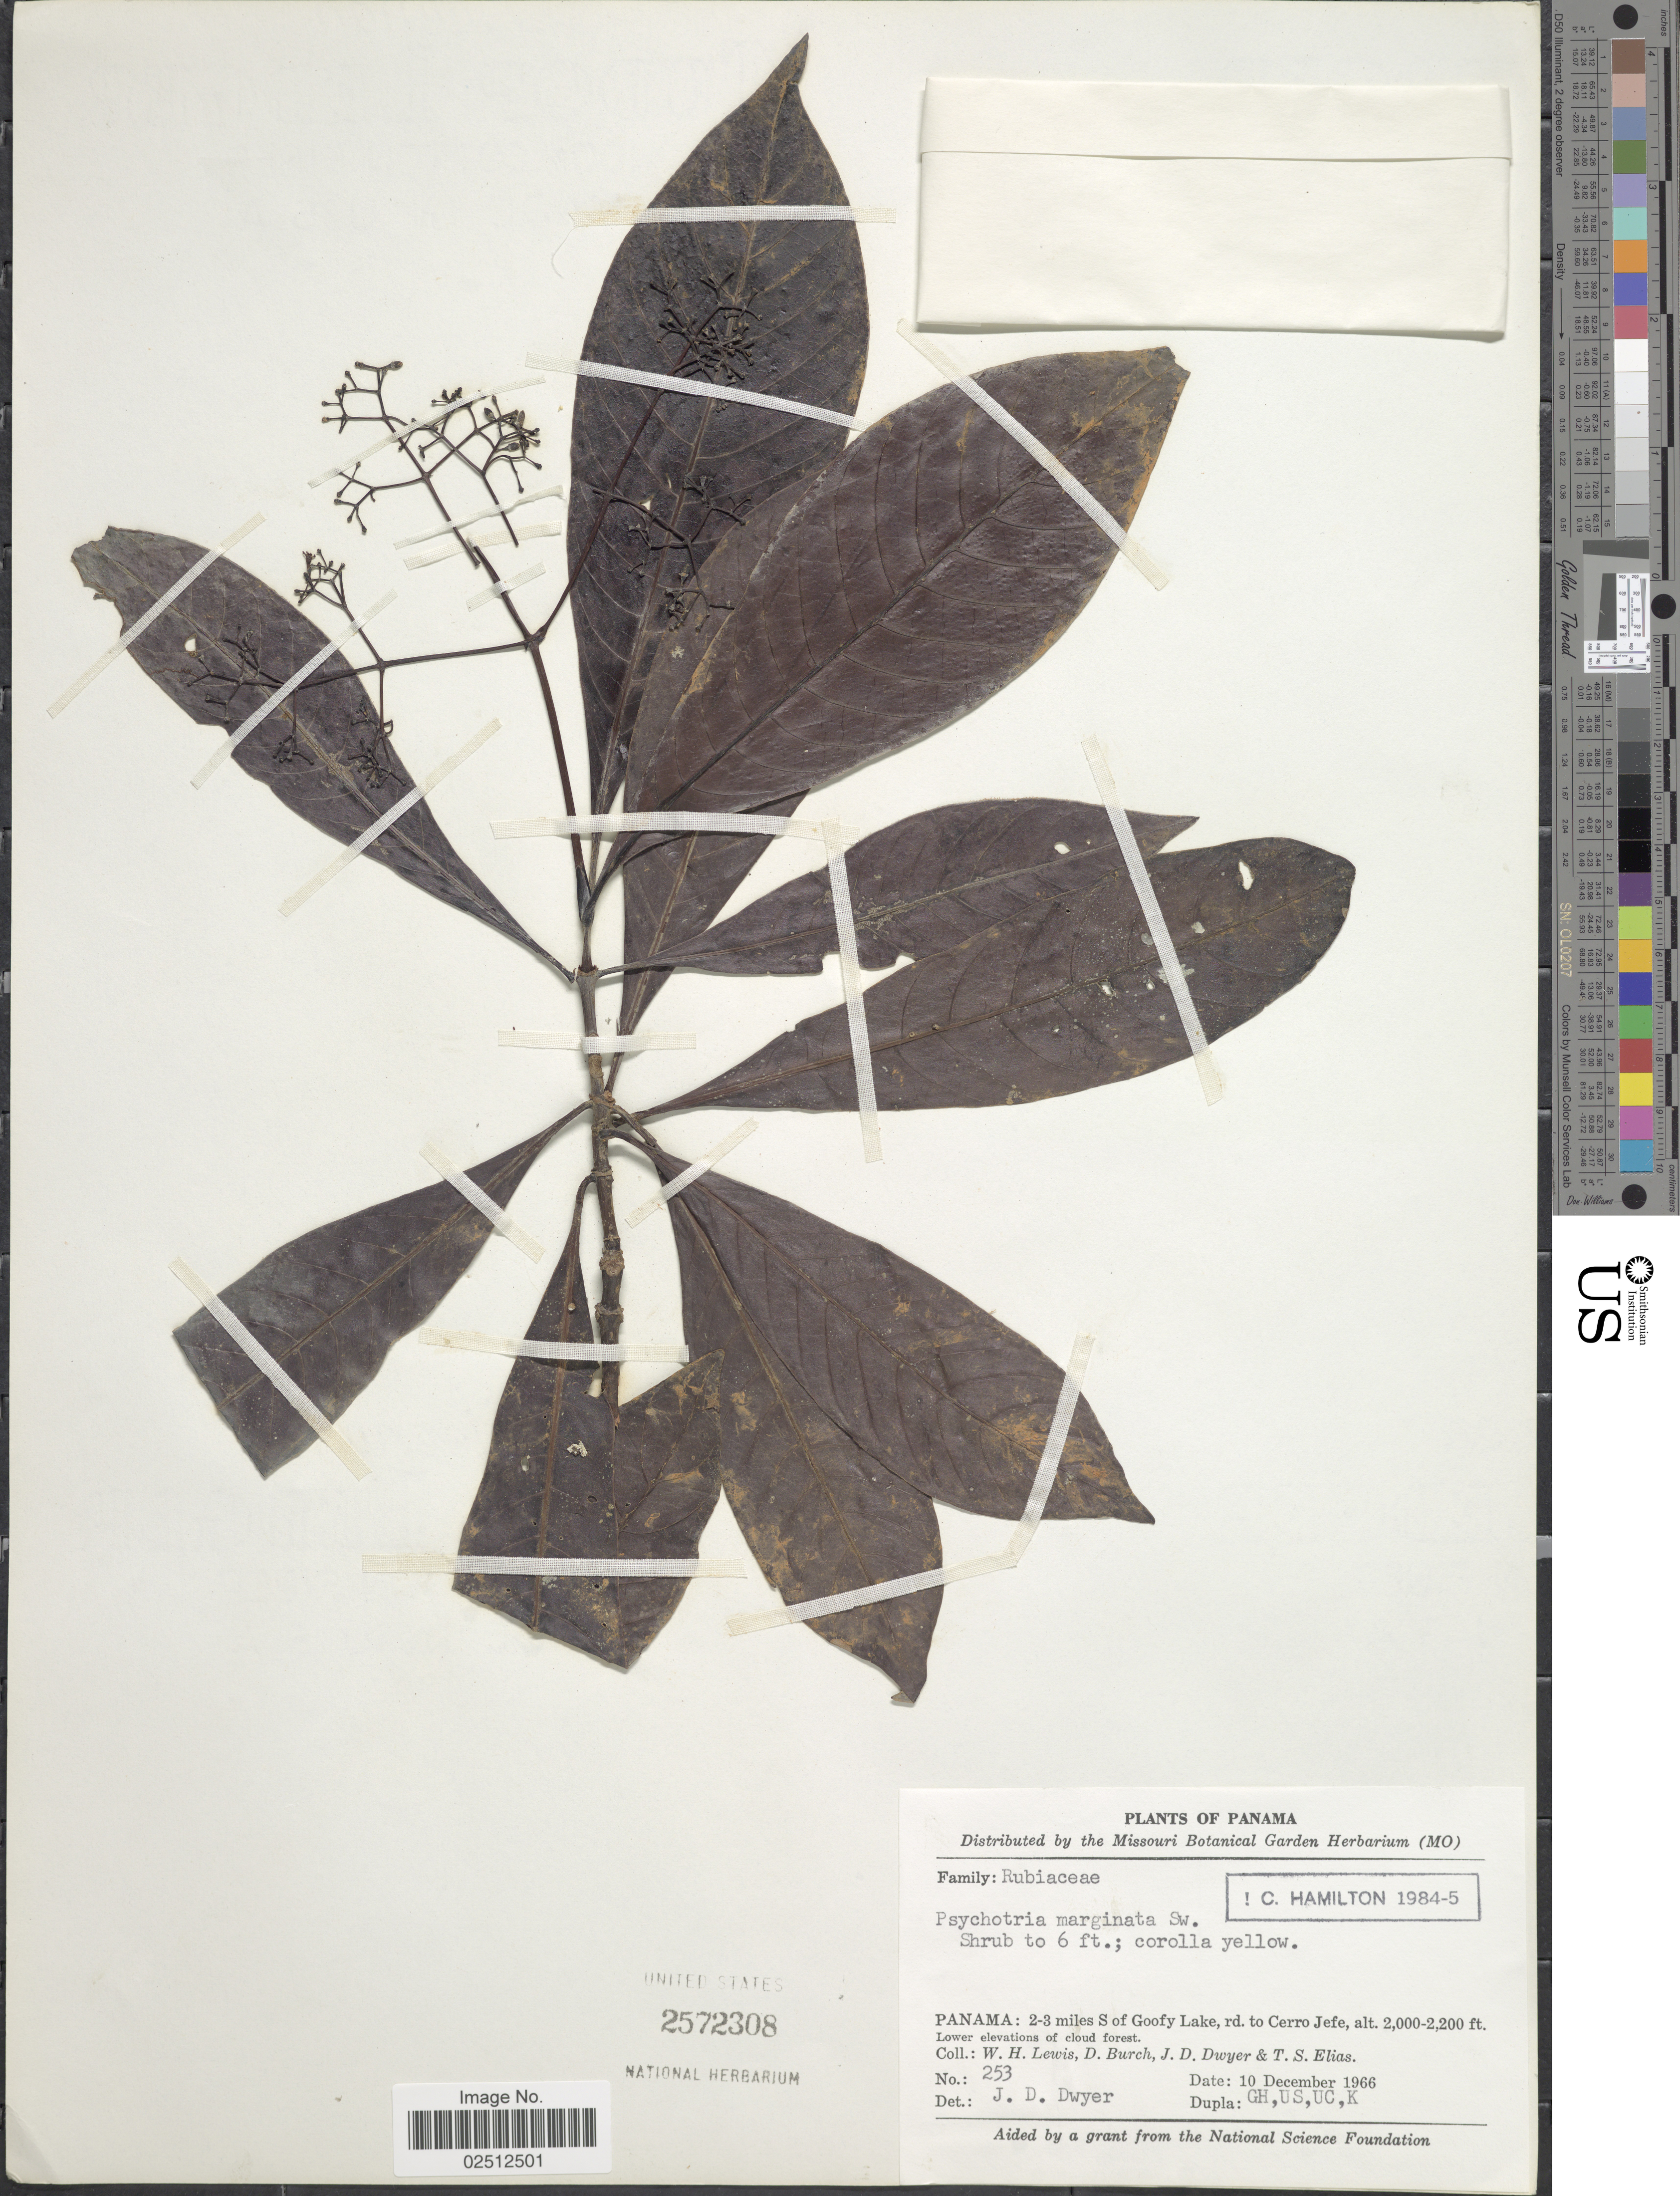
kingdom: Plantae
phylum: Tracheophyta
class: Magnoliopsida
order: Gentianales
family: Rubiaceae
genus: Psychotria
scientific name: Psychotria marginata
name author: Sw.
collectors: W. H. Lewis, D. Burch, J. D. Dwyer & T. S. Elias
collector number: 253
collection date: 1966-12-10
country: Panama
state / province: Panamá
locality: Panama: 2-3 miles S of Goofy Lake, rd. to Cerro Jefe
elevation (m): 610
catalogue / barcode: US 2572308